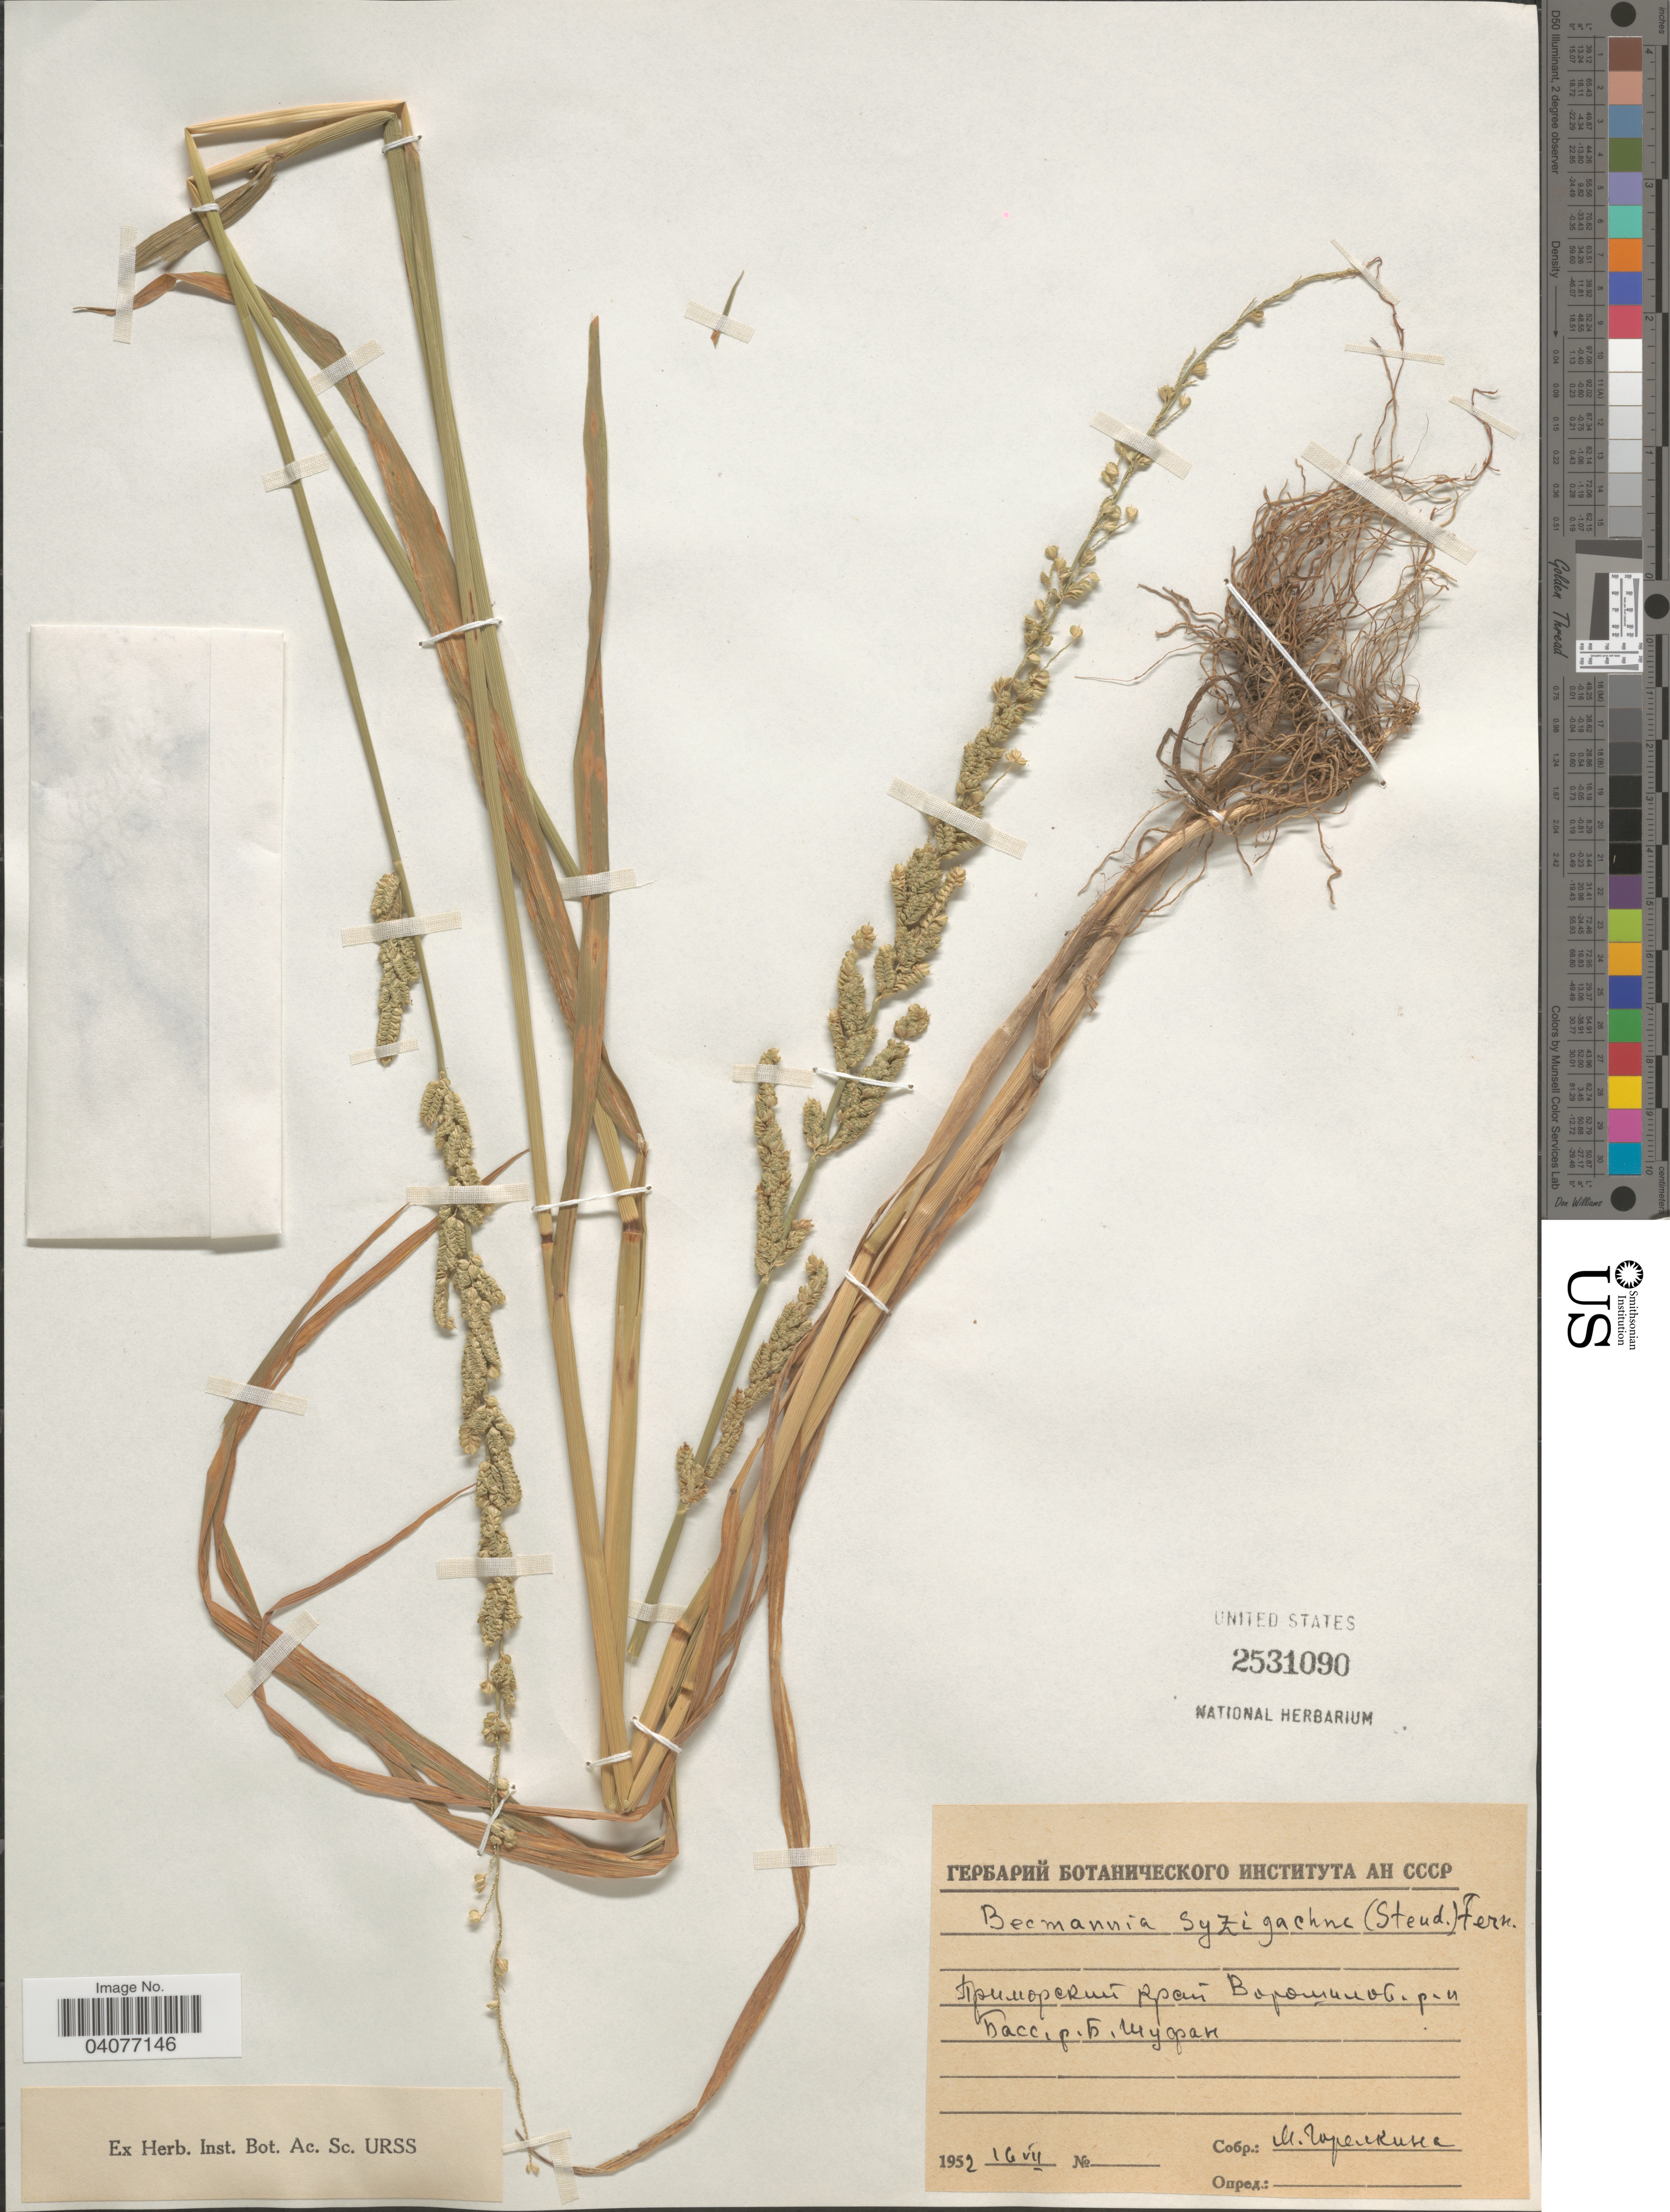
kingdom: Plantae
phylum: Tracheophyta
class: Liliopsida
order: Poales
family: Poaceae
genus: Beckmannia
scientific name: Beckmannia syzigachne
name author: (Steud.) Fernald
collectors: M. Gorelkina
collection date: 1952-07-16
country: Russian Federation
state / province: Primorsky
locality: Basin of river Shufan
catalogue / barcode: US 2531090